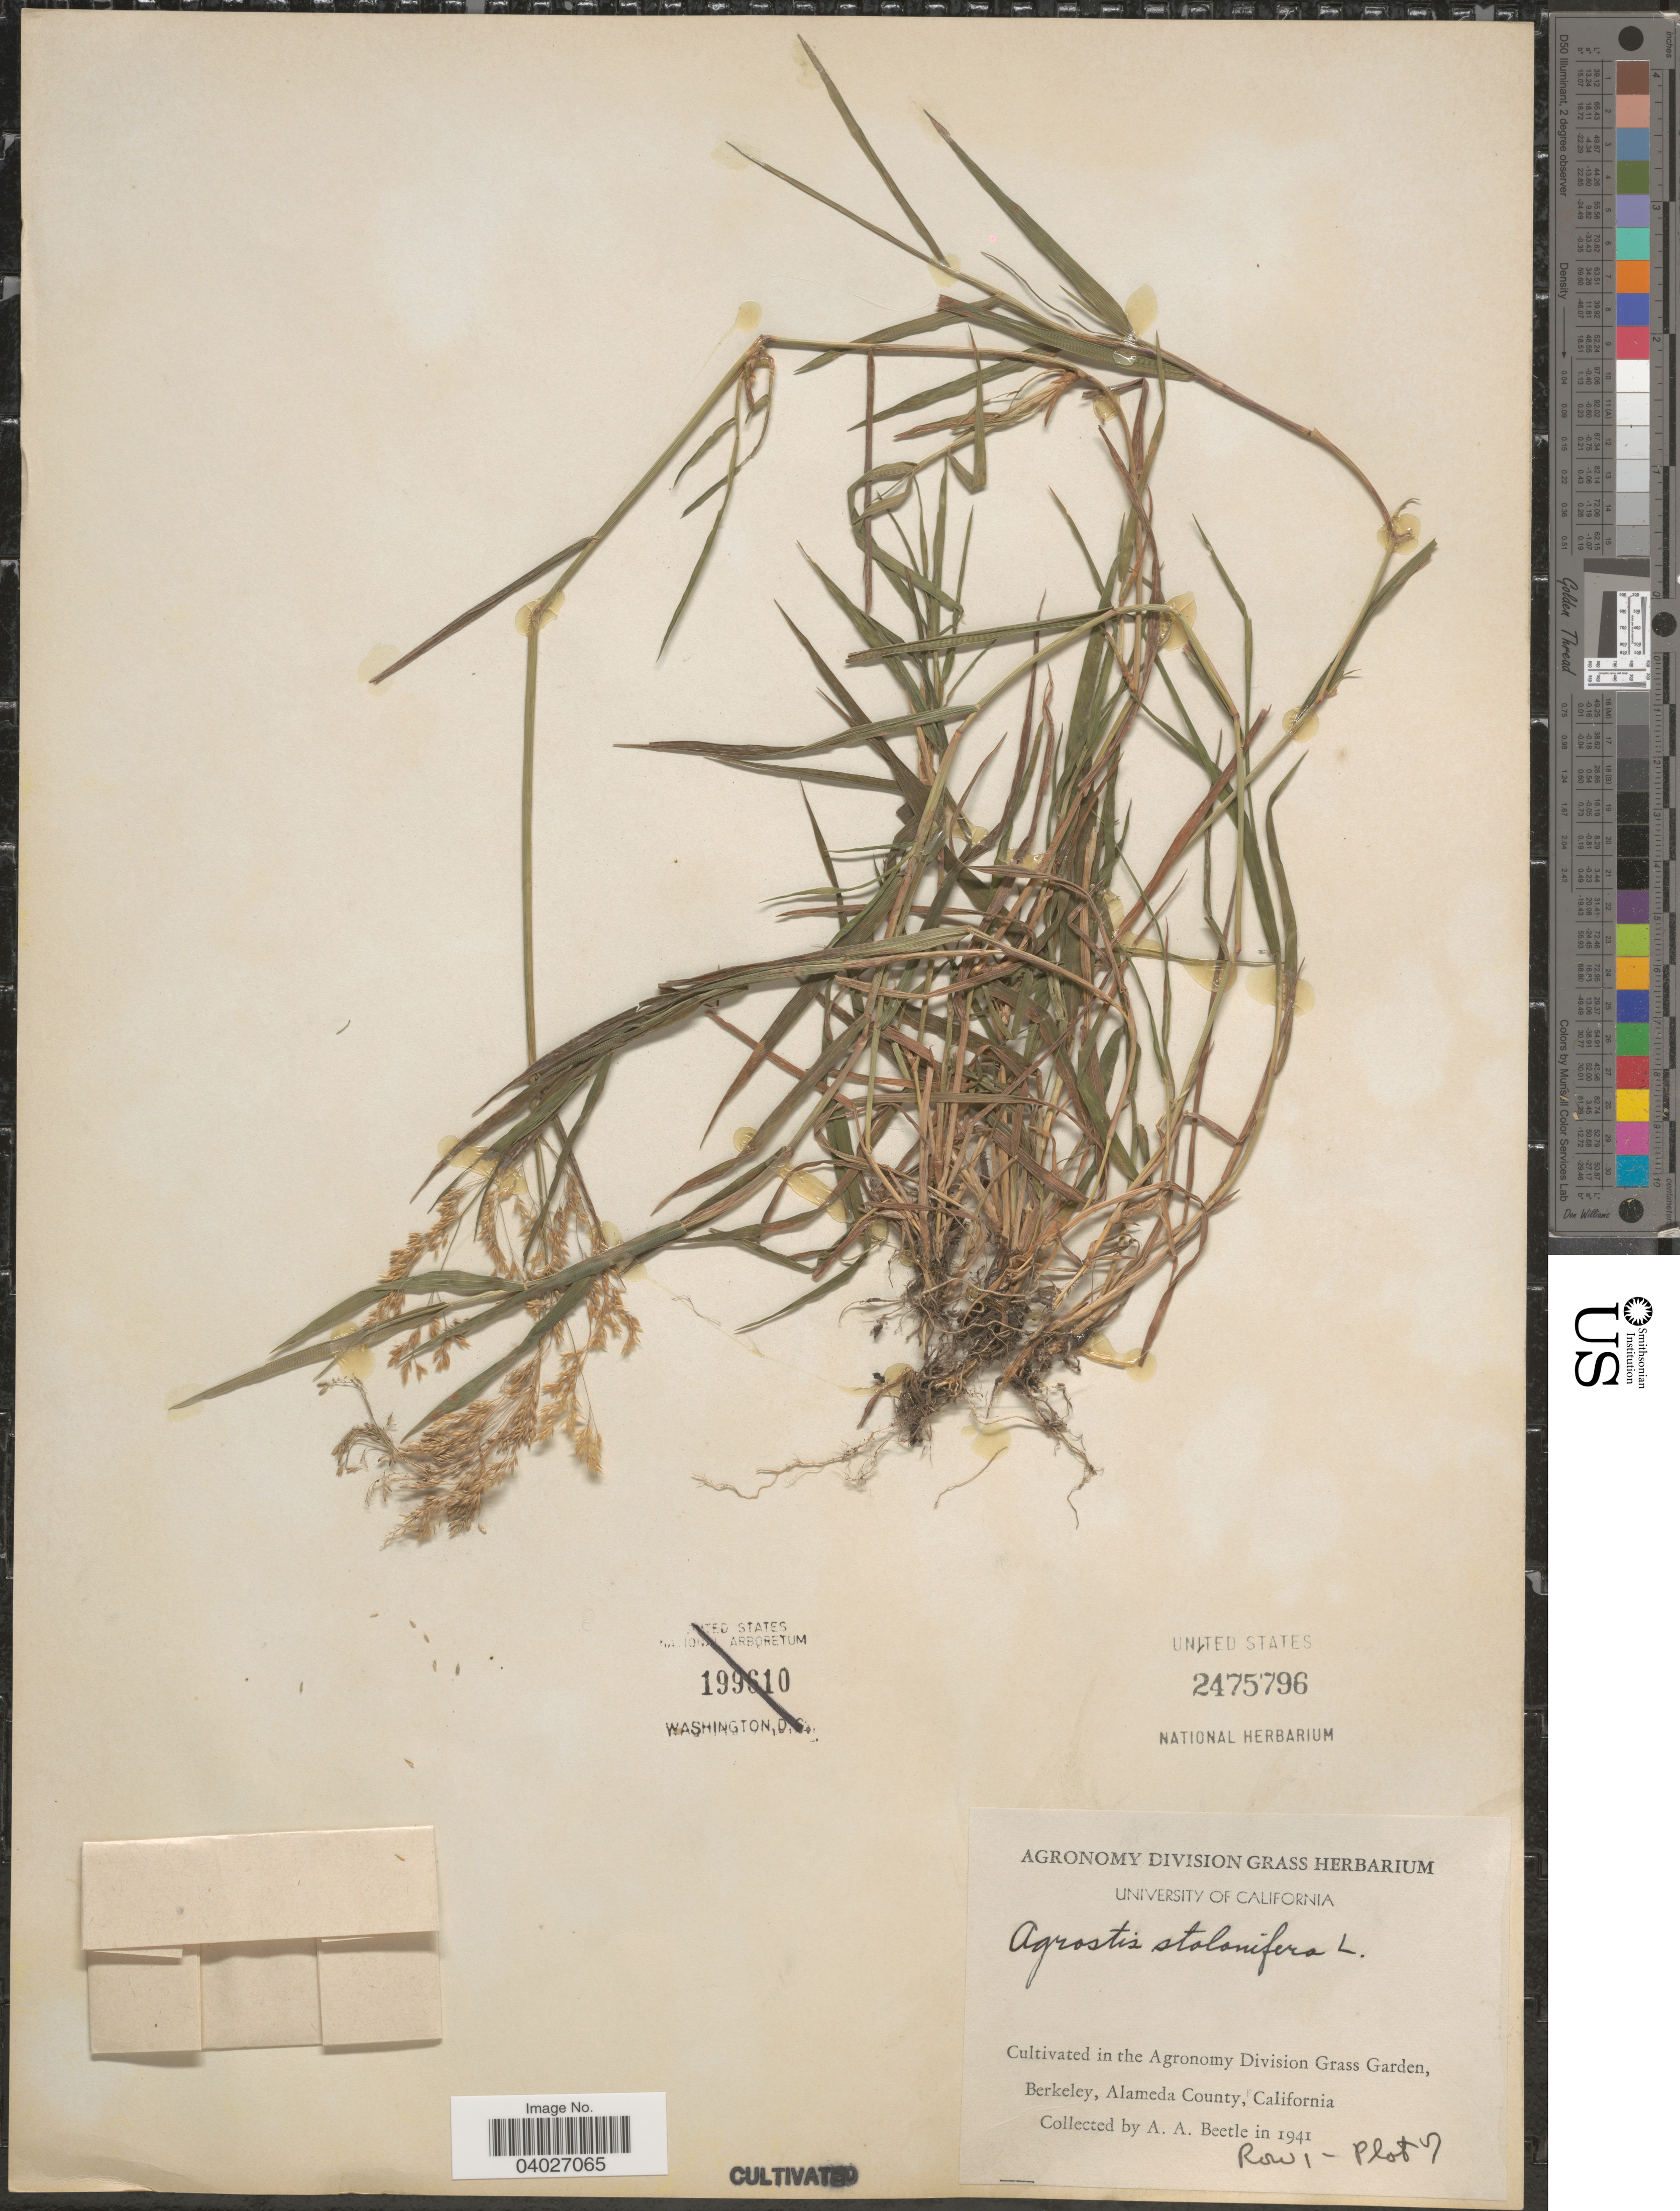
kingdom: Plantae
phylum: Tracheophyta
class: Liliopsida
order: Poales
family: Poaceae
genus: Agrostis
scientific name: Agrostis stolonifera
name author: L.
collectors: A. A. Beetle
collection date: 1941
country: United States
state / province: California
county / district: Alameda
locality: In the Agronomy Division Grass Garden, Berkeley, Alameda County.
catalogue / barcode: US 2475796